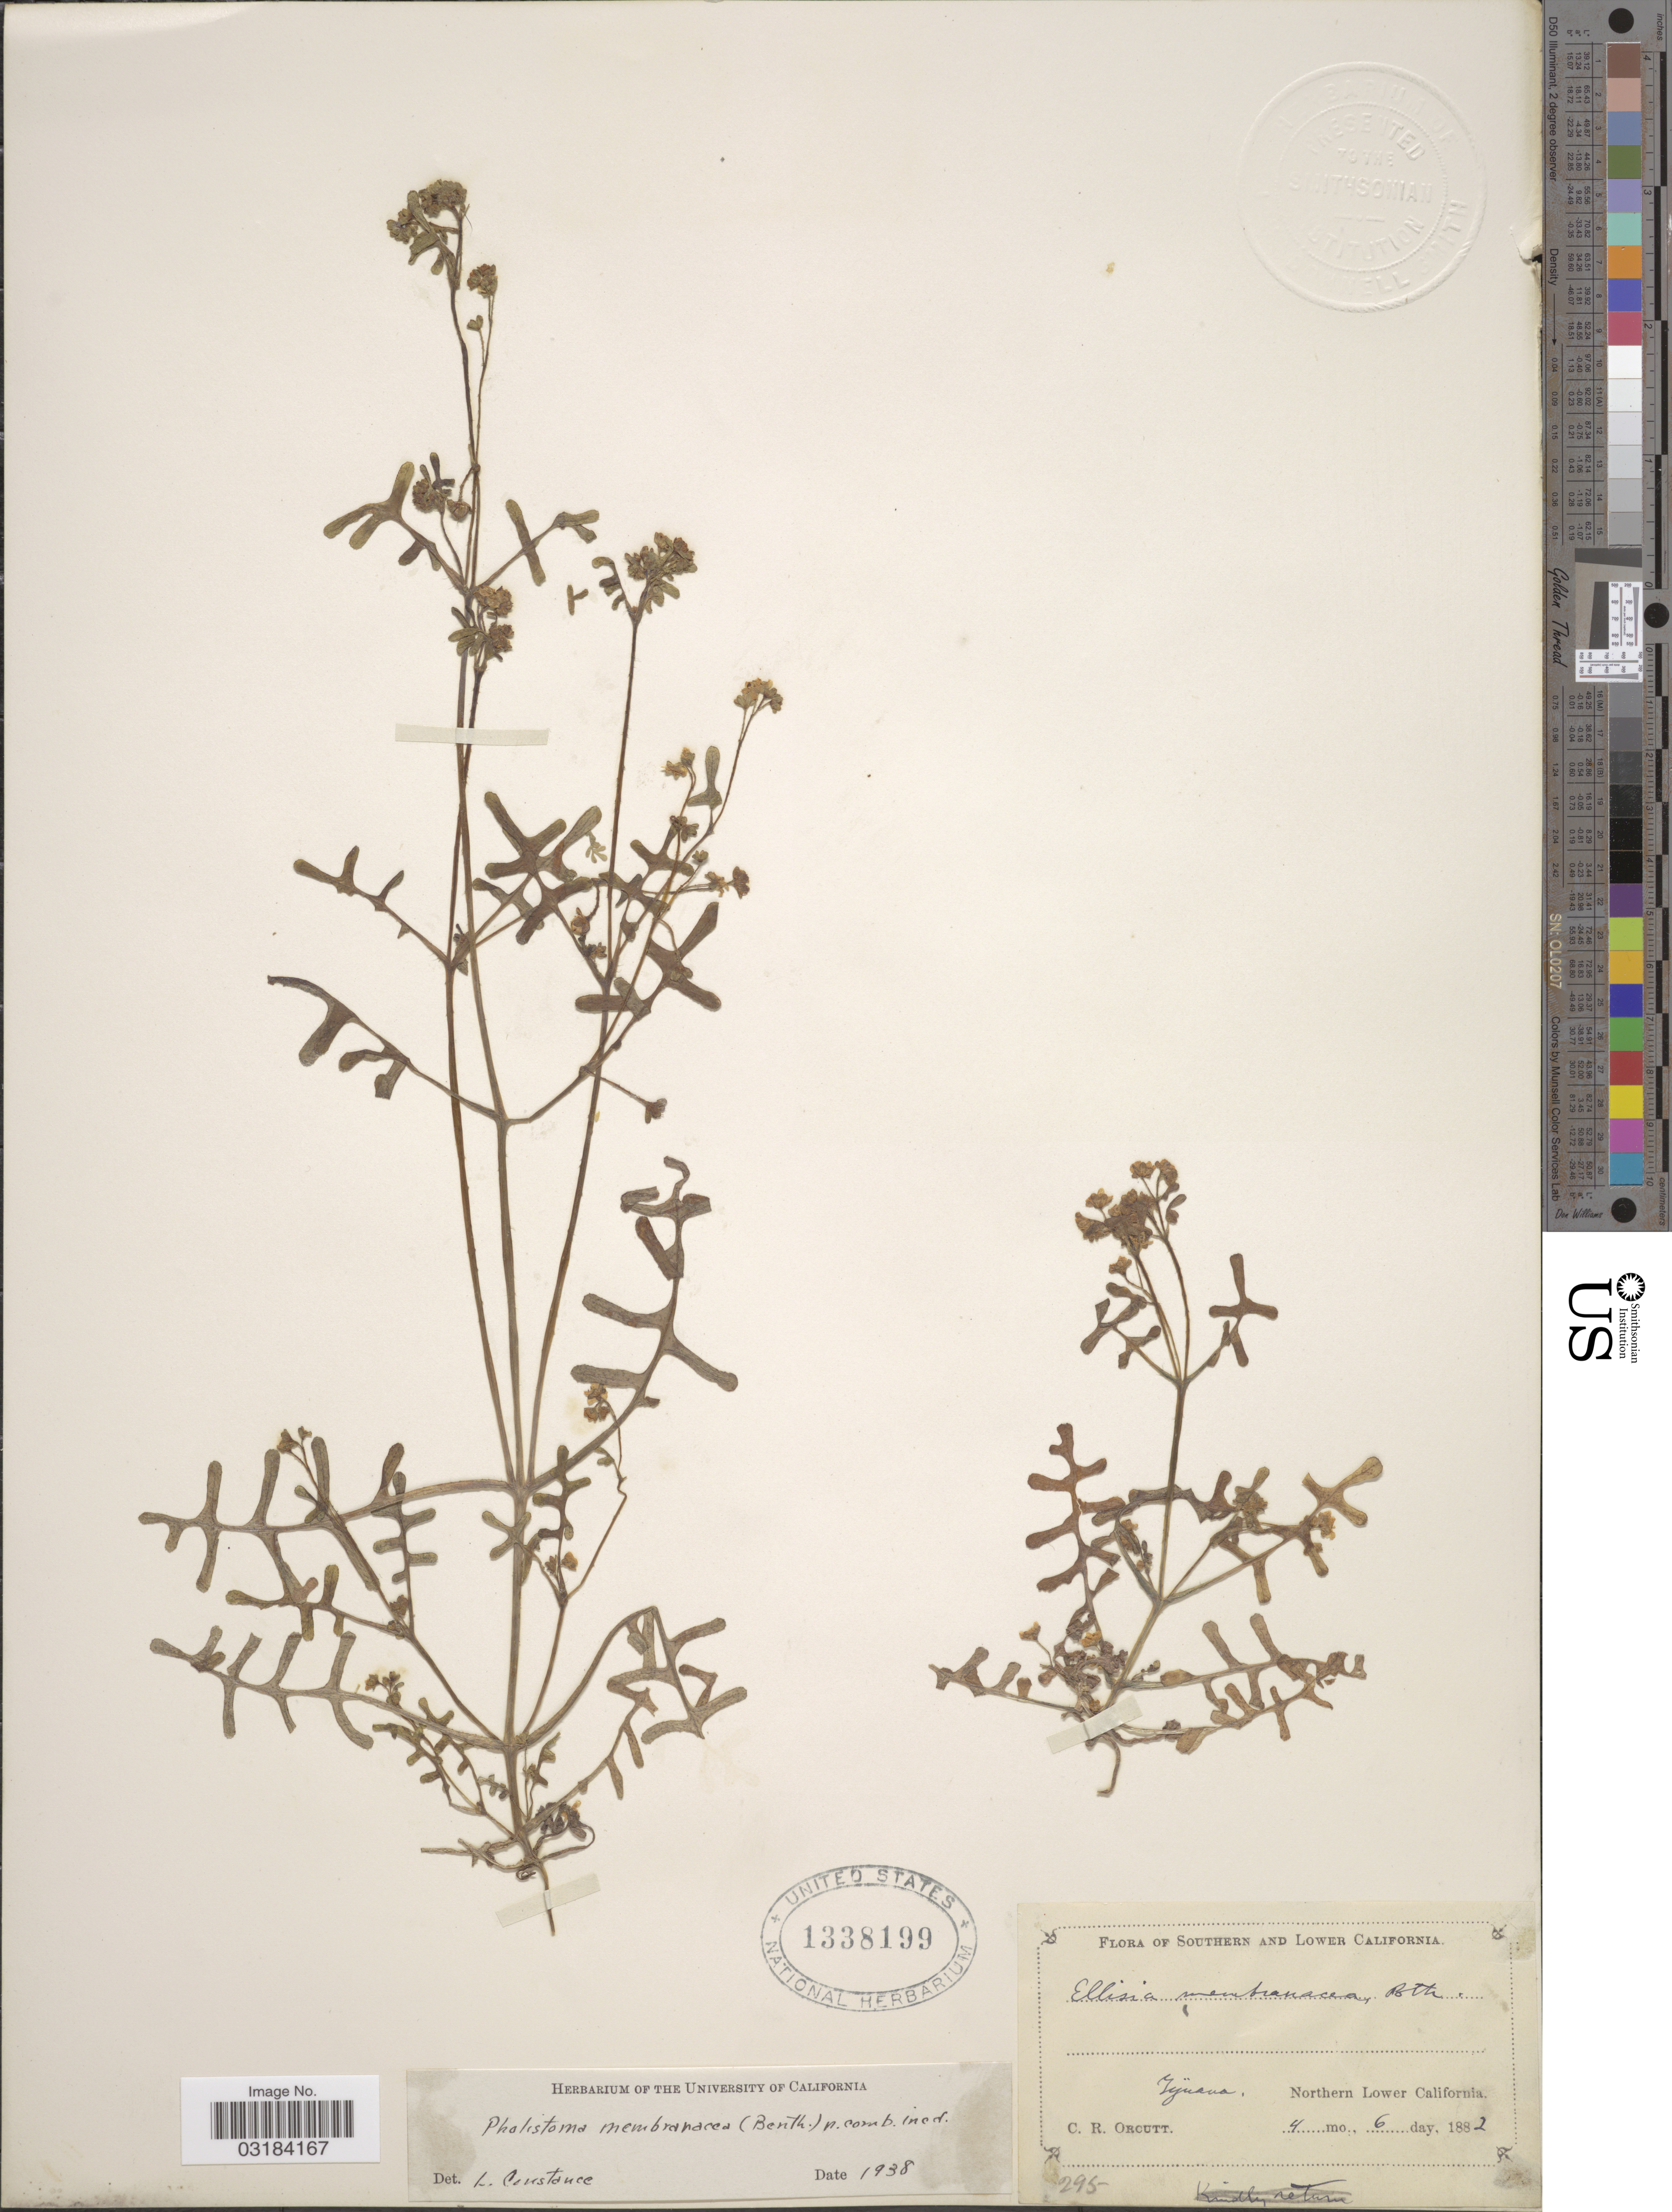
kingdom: Plantae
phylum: Tracheophyta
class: Magnoliopsida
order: Boraginales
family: Hydrophyllaceae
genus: Pholistoma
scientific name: Pholistoma membranaceum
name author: (Benth.) Constance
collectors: C. R. Orcutt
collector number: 295?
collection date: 1882-04-06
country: Mexico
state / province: Baja California Norte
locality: Tijuana, Northern Lower California.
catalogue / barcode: US 1338199